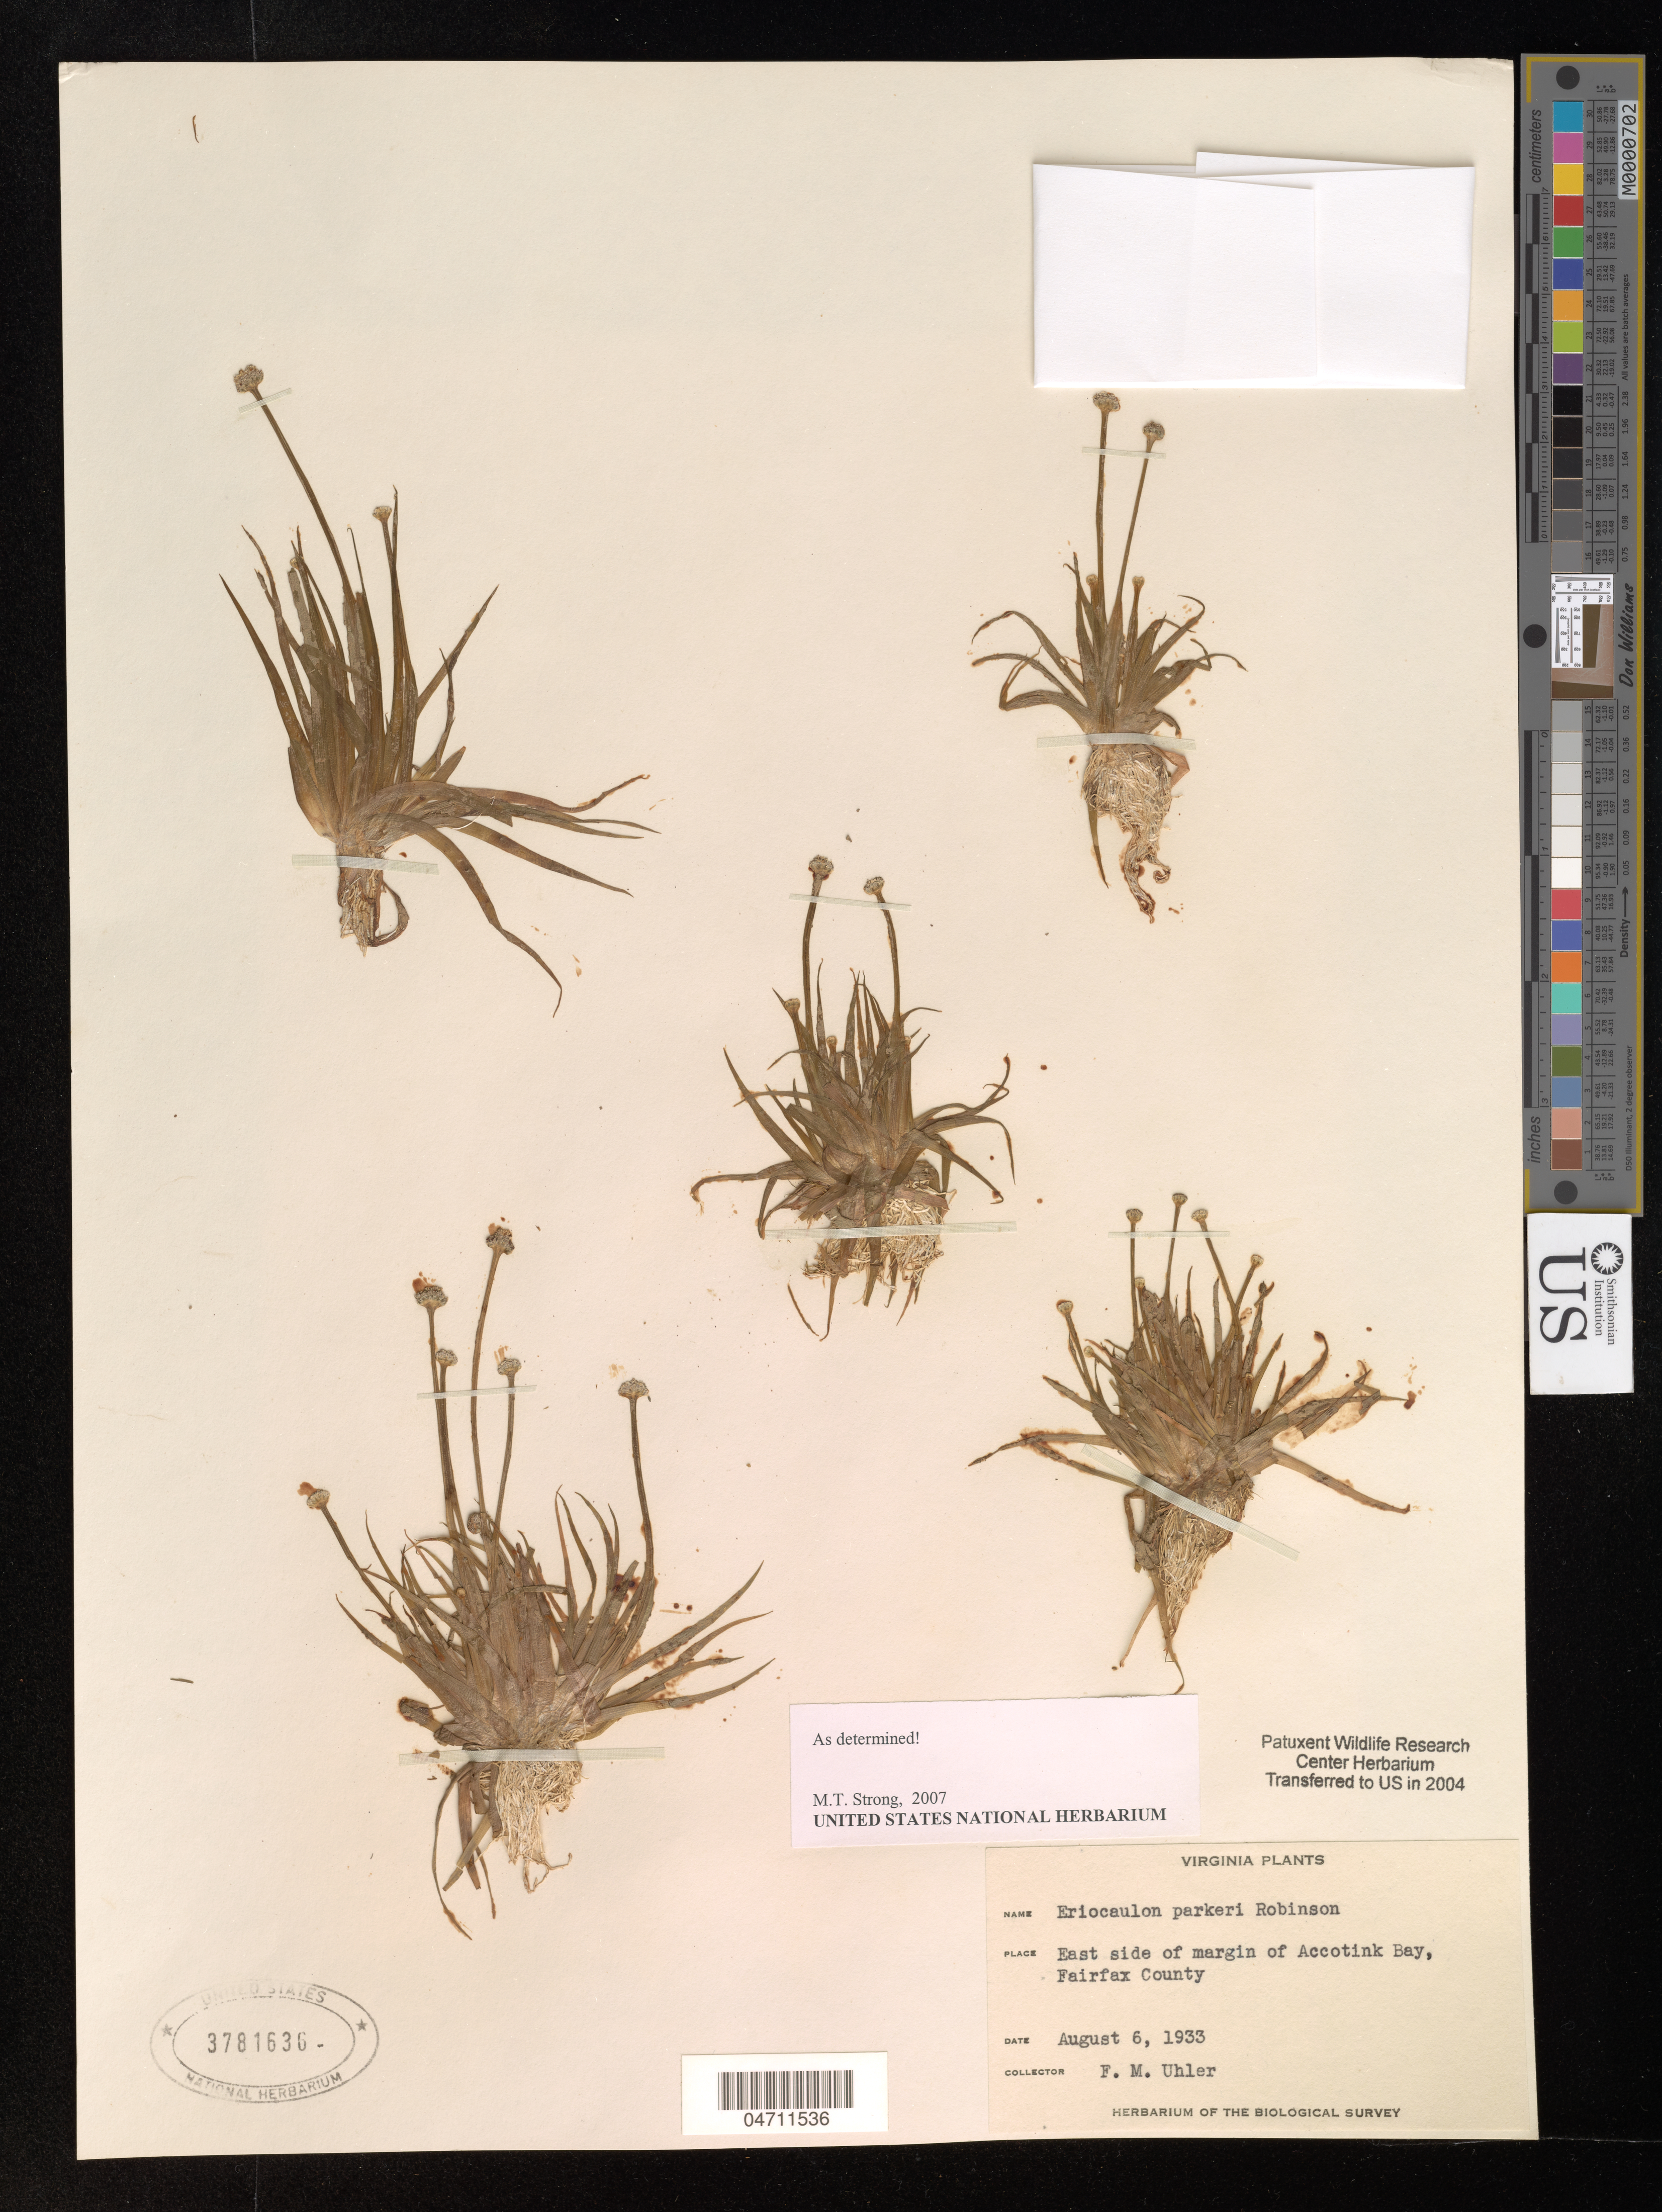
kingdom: Plantae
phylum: Tracheophyta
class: Liliopsida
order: Poales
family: Eriocaulaceae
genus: Eriocaulon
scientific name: Eriocaulon parkeri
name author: B.L. Rob.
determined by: Strong, Mark T., (BOT), Smithsonian Institution - National Museum of Natural History (UNITED STATES)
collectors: F. Uhler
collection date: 1933-08-06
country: United States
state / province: Virginia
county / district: Fairfax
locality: East side of Accotink Bay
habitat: Margin of bay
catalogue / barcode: US 3781636